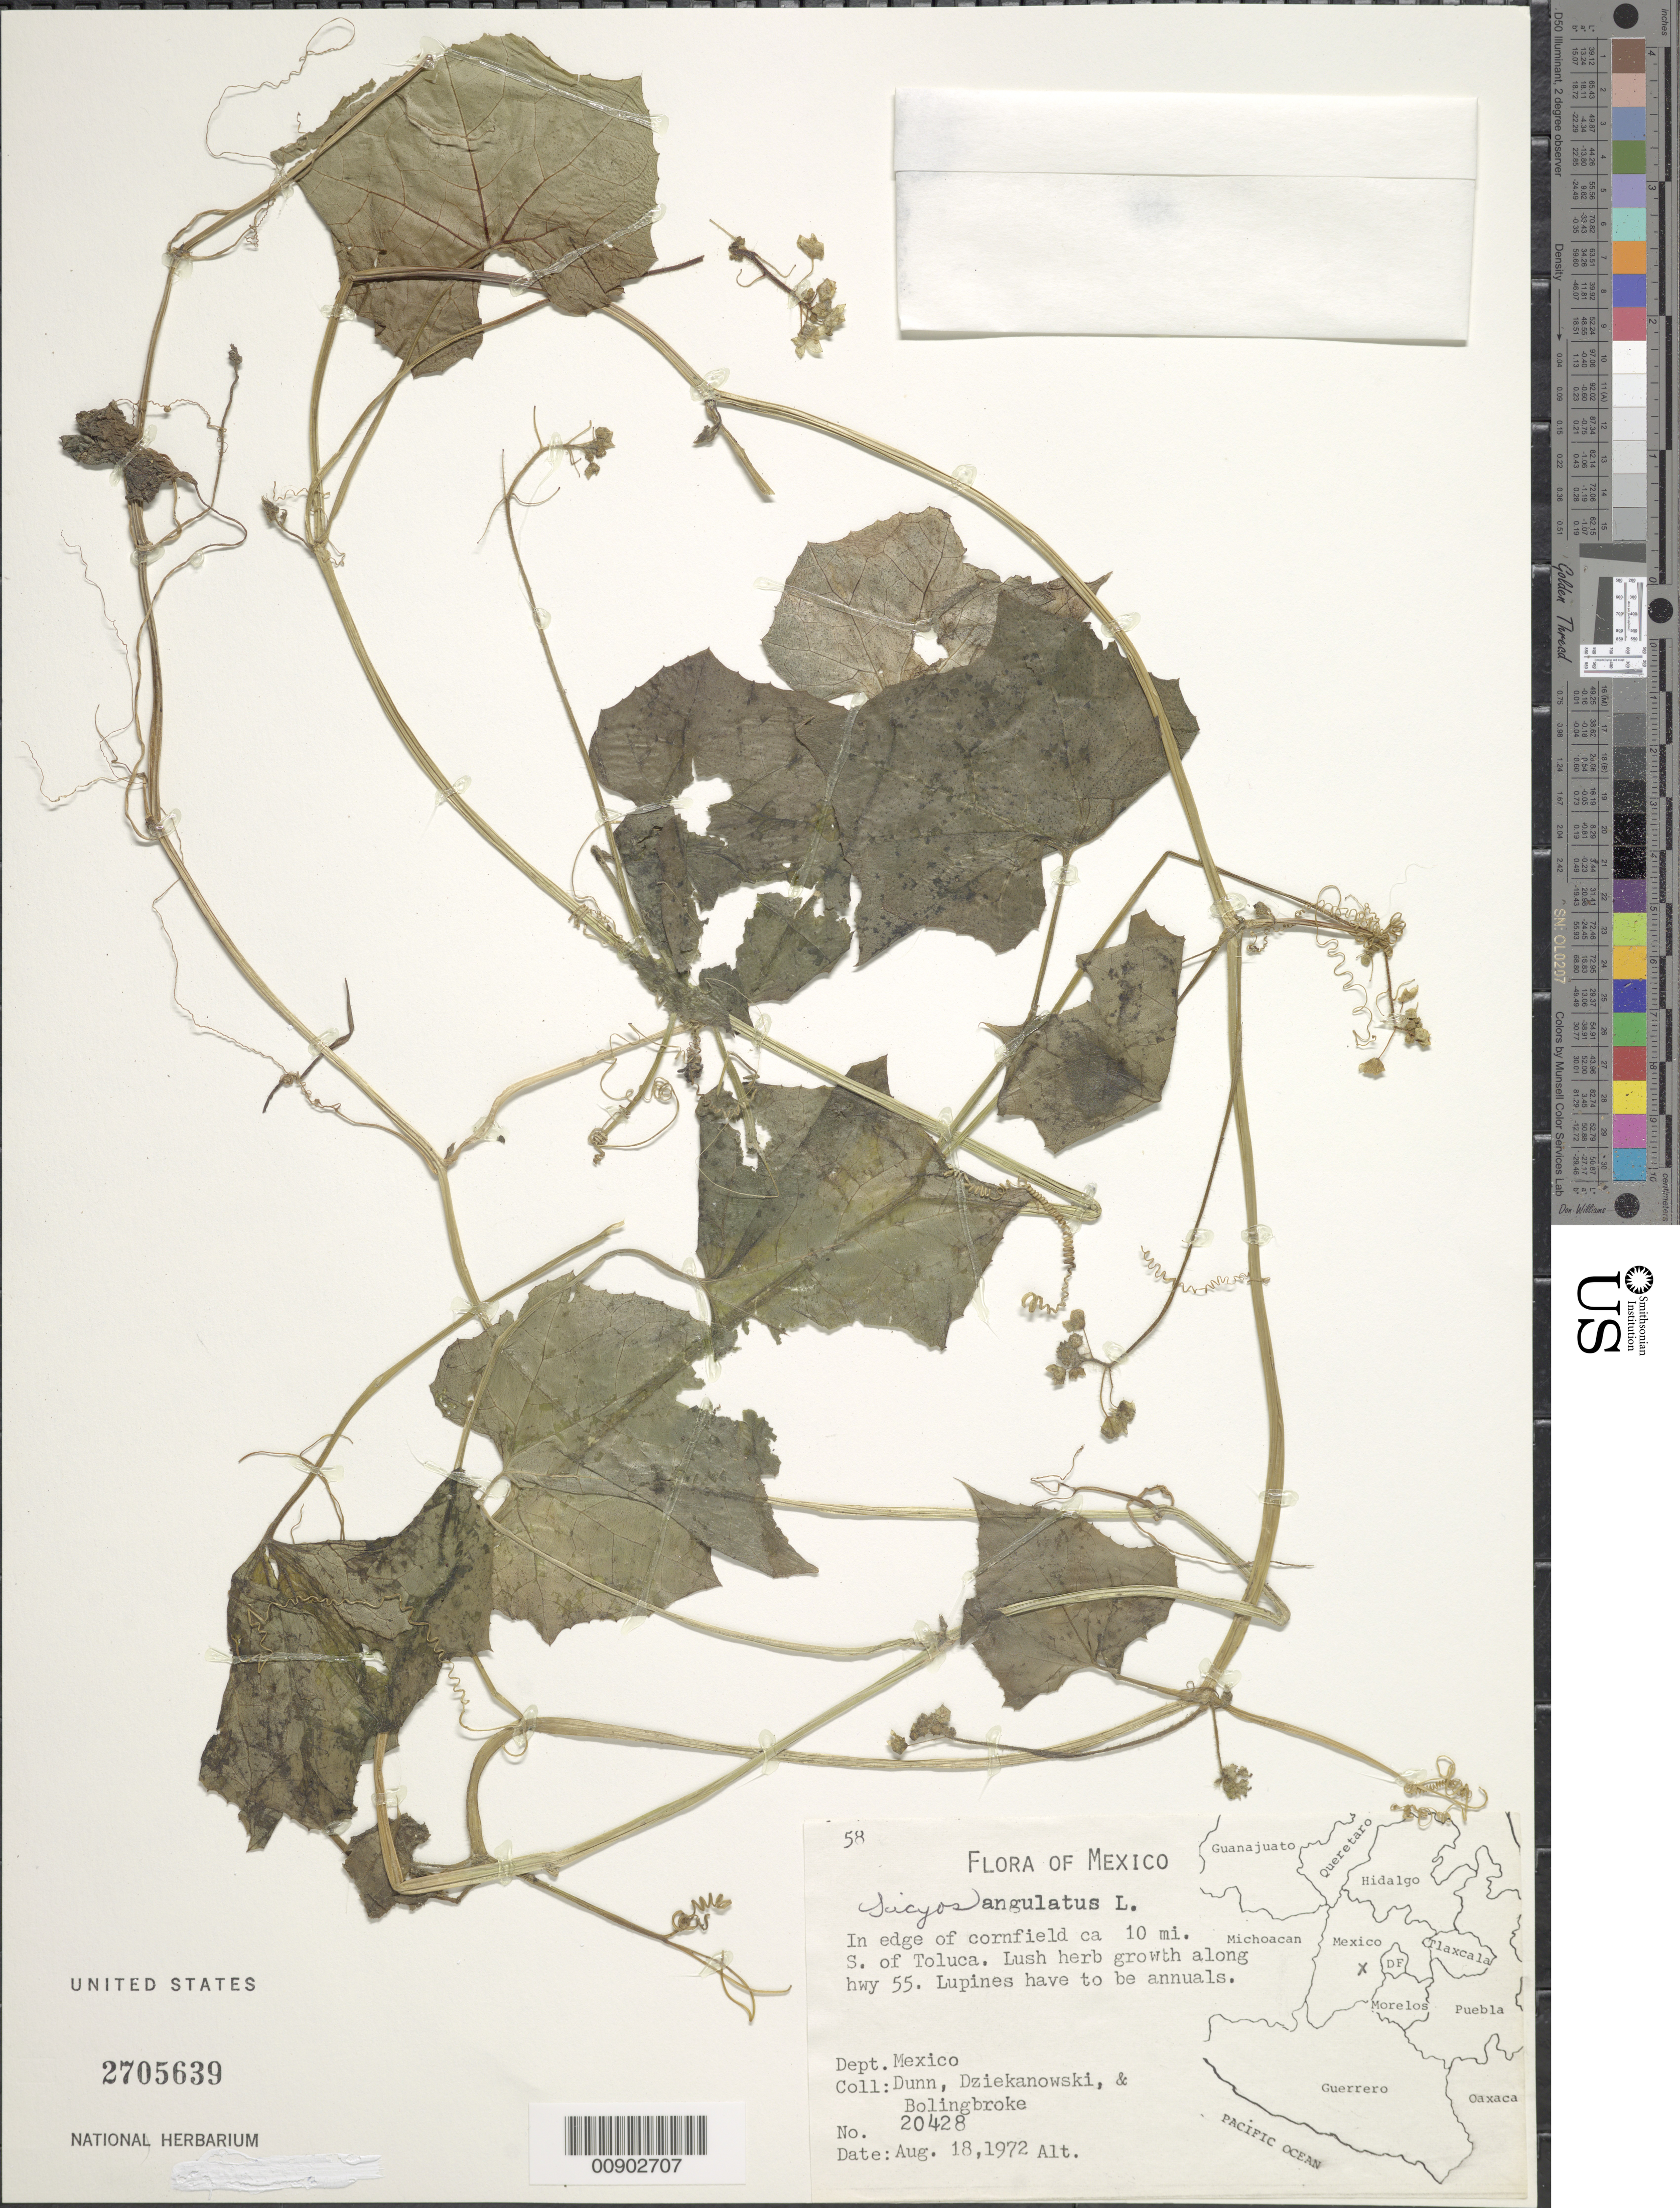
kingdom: Plantae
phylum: Tracheophyta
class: Magnoliopsida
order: Cucurbitales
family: Cucurbitaceae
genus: Sicyos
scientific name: Sicyos angulatus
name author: L.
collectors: -- Dunn, -. Dziekanowski & -. Bolingbroke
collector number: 20428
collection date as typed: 18 Aug 1972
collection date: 1972-08-18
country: Mexico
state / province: México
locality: Ca. 10 mi. S of Toluca. Along hwy. 55.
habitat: In edge of cornfield.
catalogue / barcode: US 2705639